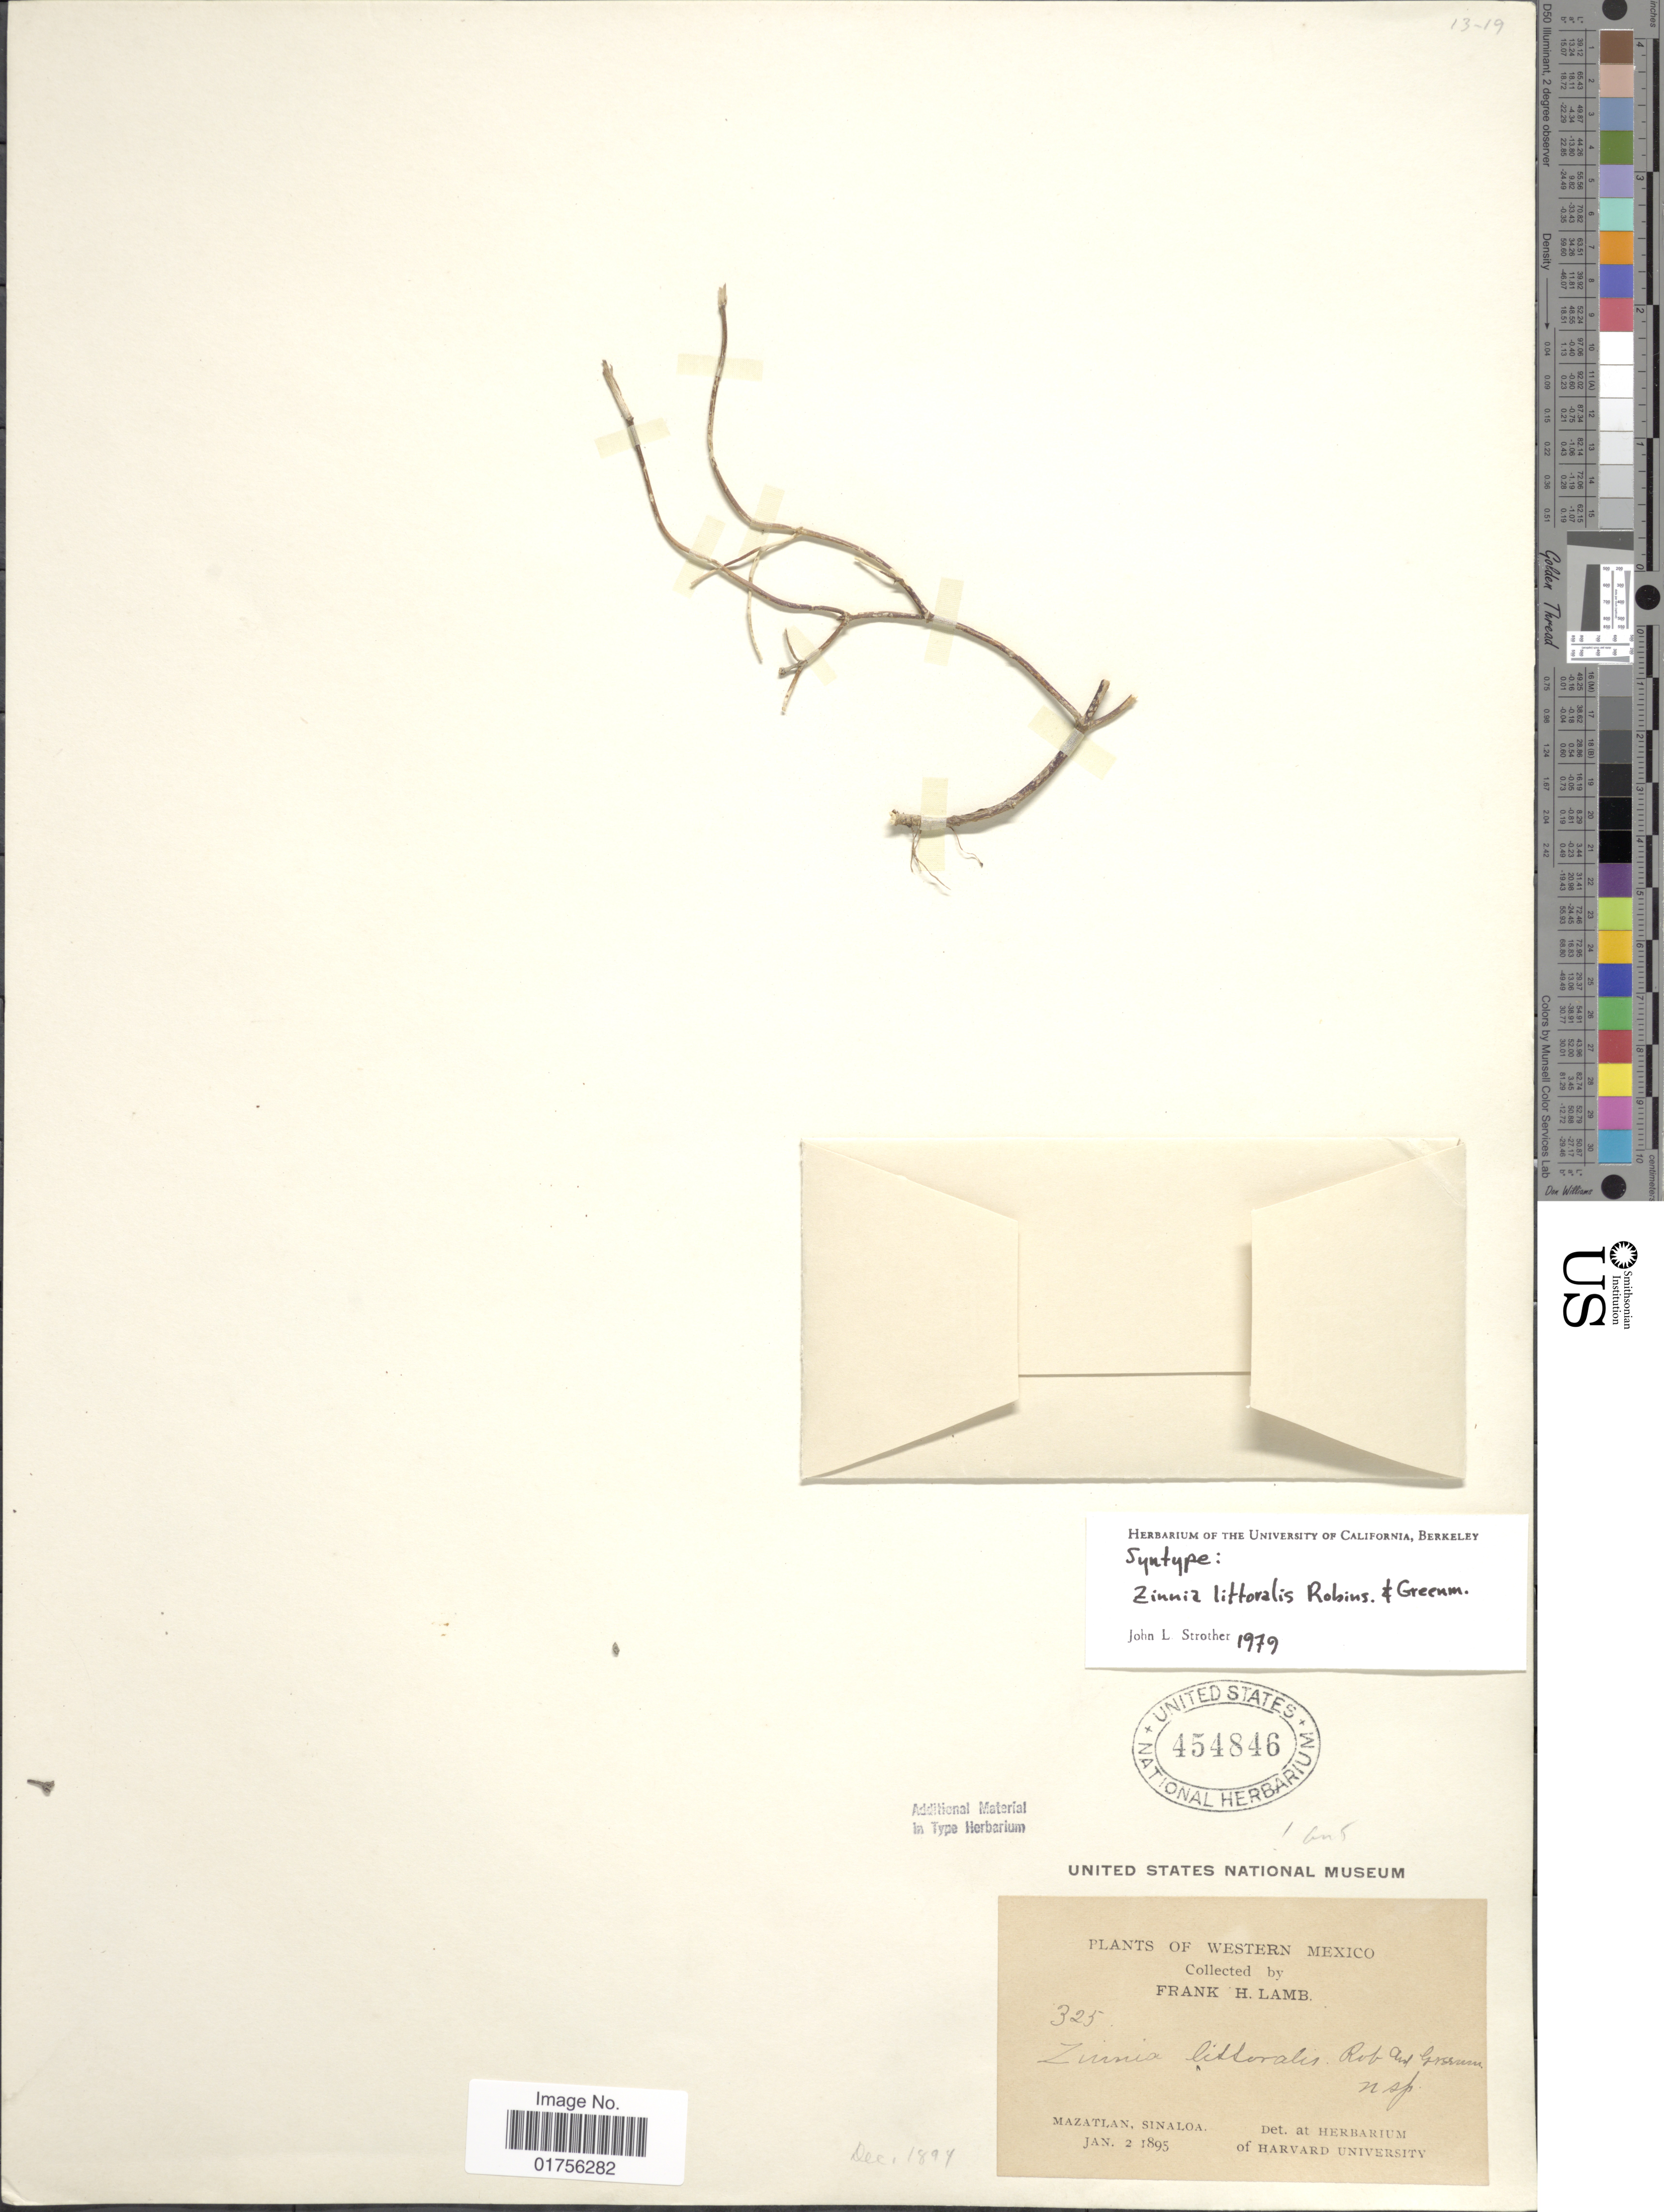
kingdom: Plantae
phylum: Tracheophyta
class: Magnoliopsida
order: Asterales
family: Asteraceae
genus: Zinnia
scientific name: Zinnia littoralis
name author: B.L. Rob. & Greenm.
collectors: F. H. Lamb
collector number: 325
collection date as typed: Jan 2 1894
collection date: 1895-01-02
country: Mexico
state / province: Sinaloa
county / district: Mazatlán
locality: Mazatlán.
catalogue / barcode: US 454846